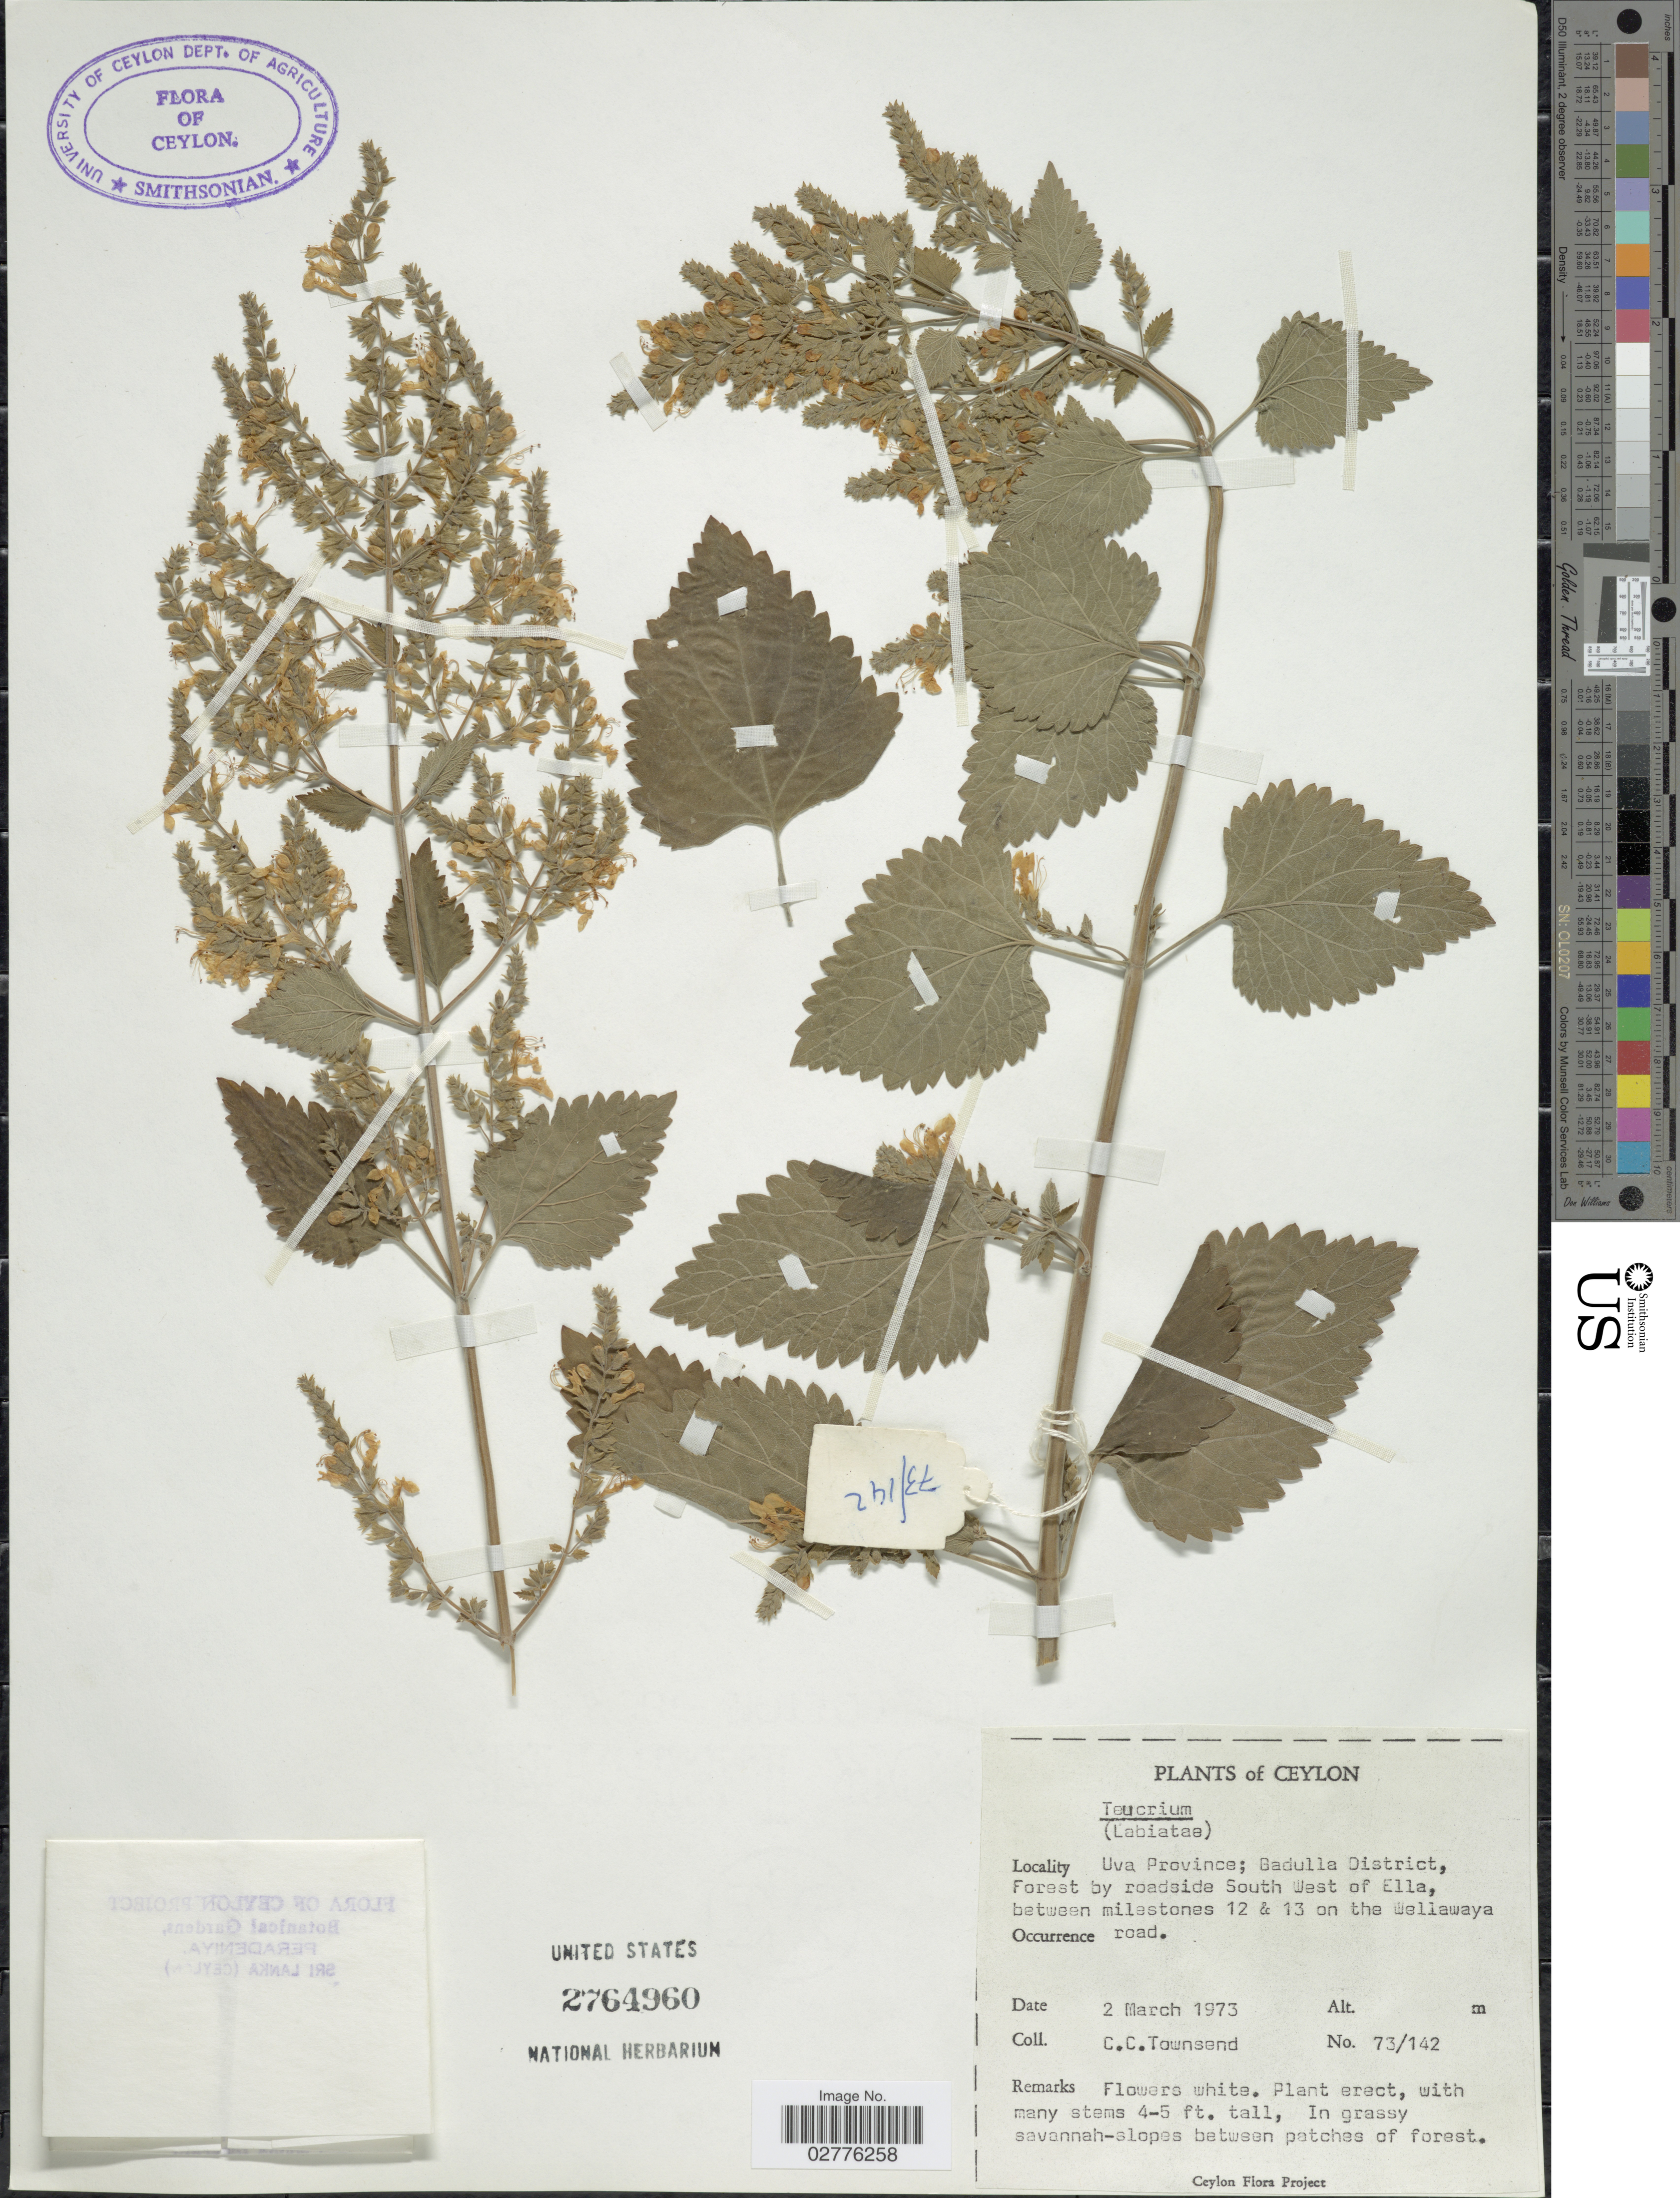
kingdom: Plantae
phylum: Tracheophyta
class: Magnoliopsida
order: Lamiales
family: Lamiaceae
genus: Teucrium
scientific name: Teucrium sp.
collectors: C. C. Townsend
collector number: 73/142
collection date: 1973-03-02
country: Sri Lanka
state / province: Uva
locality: Ceylon, Gadulla District, Forest by roadside South West of Ella, between milestones 12 & 13 on the Wellawaya road.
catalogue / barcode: US 2764960